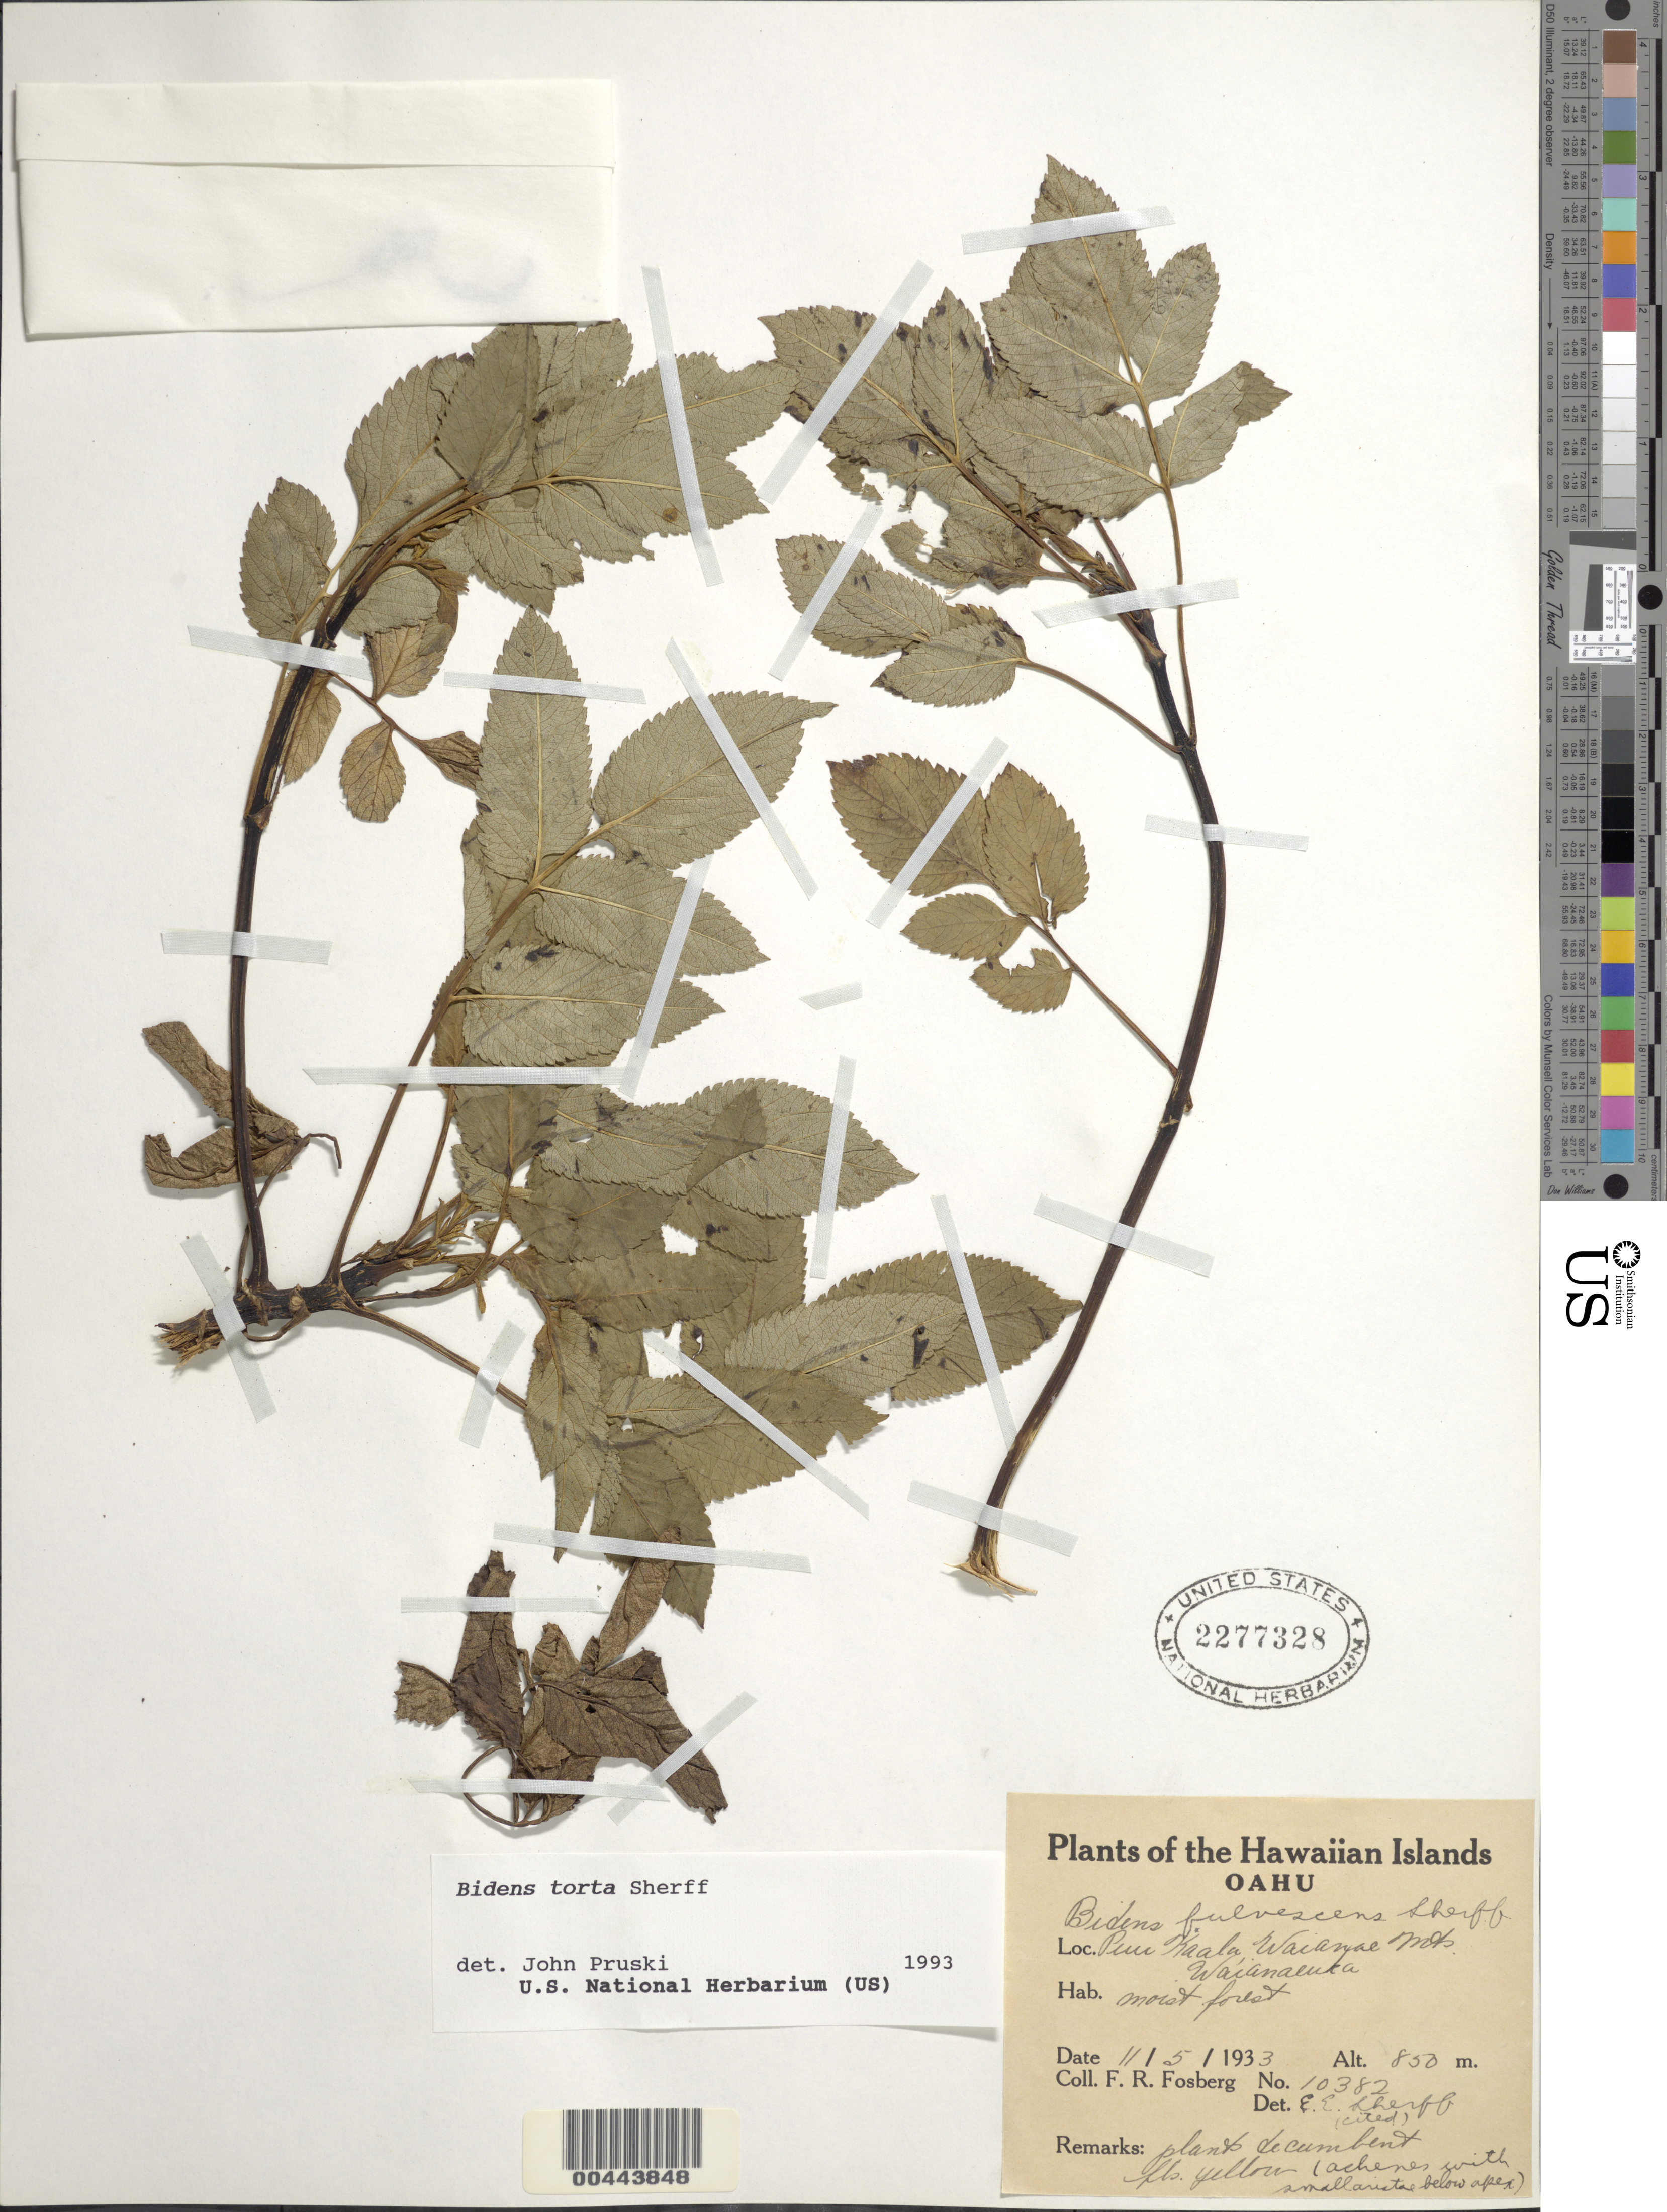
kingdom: Plantae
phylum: Tracheophyta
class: Magnoliopsida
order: Asterales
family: Asteraceae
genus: Bidens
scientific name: Bidens torta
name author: Sherff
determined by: Pruski, J. F.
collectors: F. R. Fosberg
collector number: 10382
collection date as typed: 5 Nov 1933 or 11 May 1933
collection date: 1933-05-11 or 1933-11-05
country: United States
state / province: Hawaii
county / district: Honolulu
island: Oahu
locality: Puu Kaala, Waianae Mountains, Waianaeuka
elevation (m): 850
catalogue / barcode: US 2277328